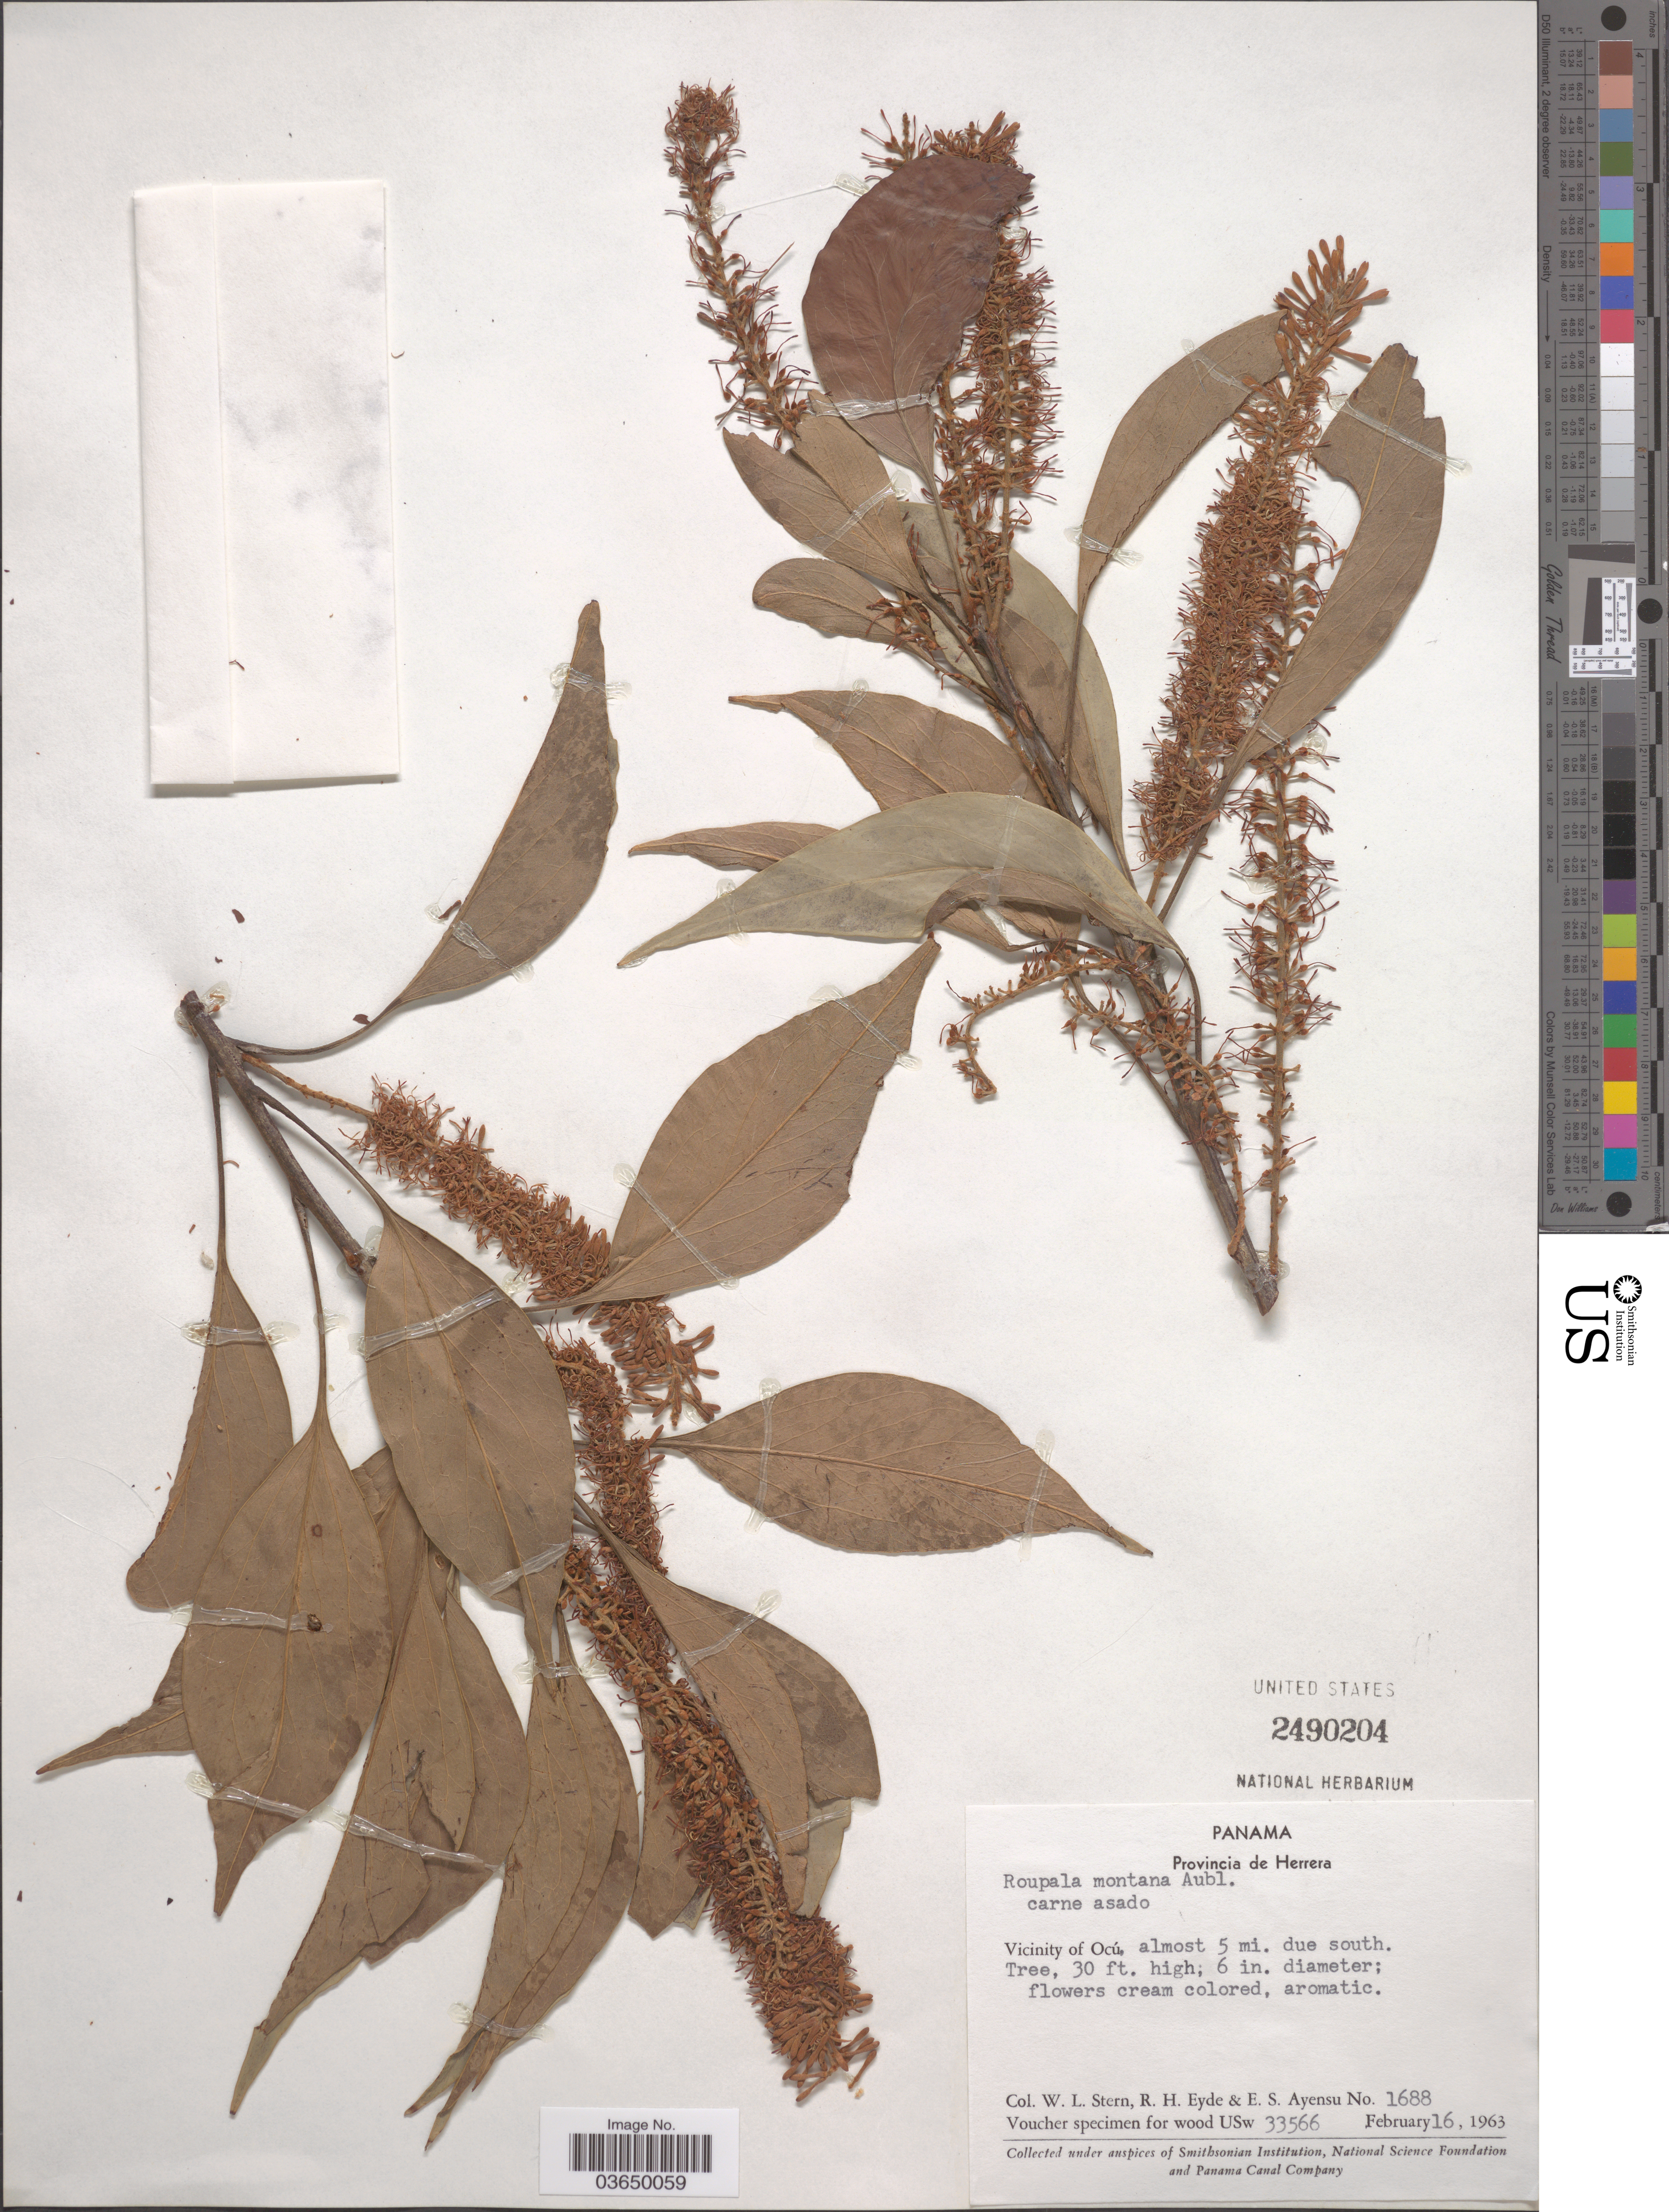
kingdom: Plantae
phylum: Tracheophyta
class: Magnoliopsida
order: Proteales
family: Proteaceae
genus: Roupala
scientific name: Roupala montana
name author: Aubl.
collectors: W. L. Stern, R. H. Eyde & E. S. Ayensu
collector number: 1688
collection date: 1963-02-16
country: Panama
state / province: Herrera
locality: Vicinity of Ocú, almost 5 mi. due south.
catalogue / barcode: US 2490204